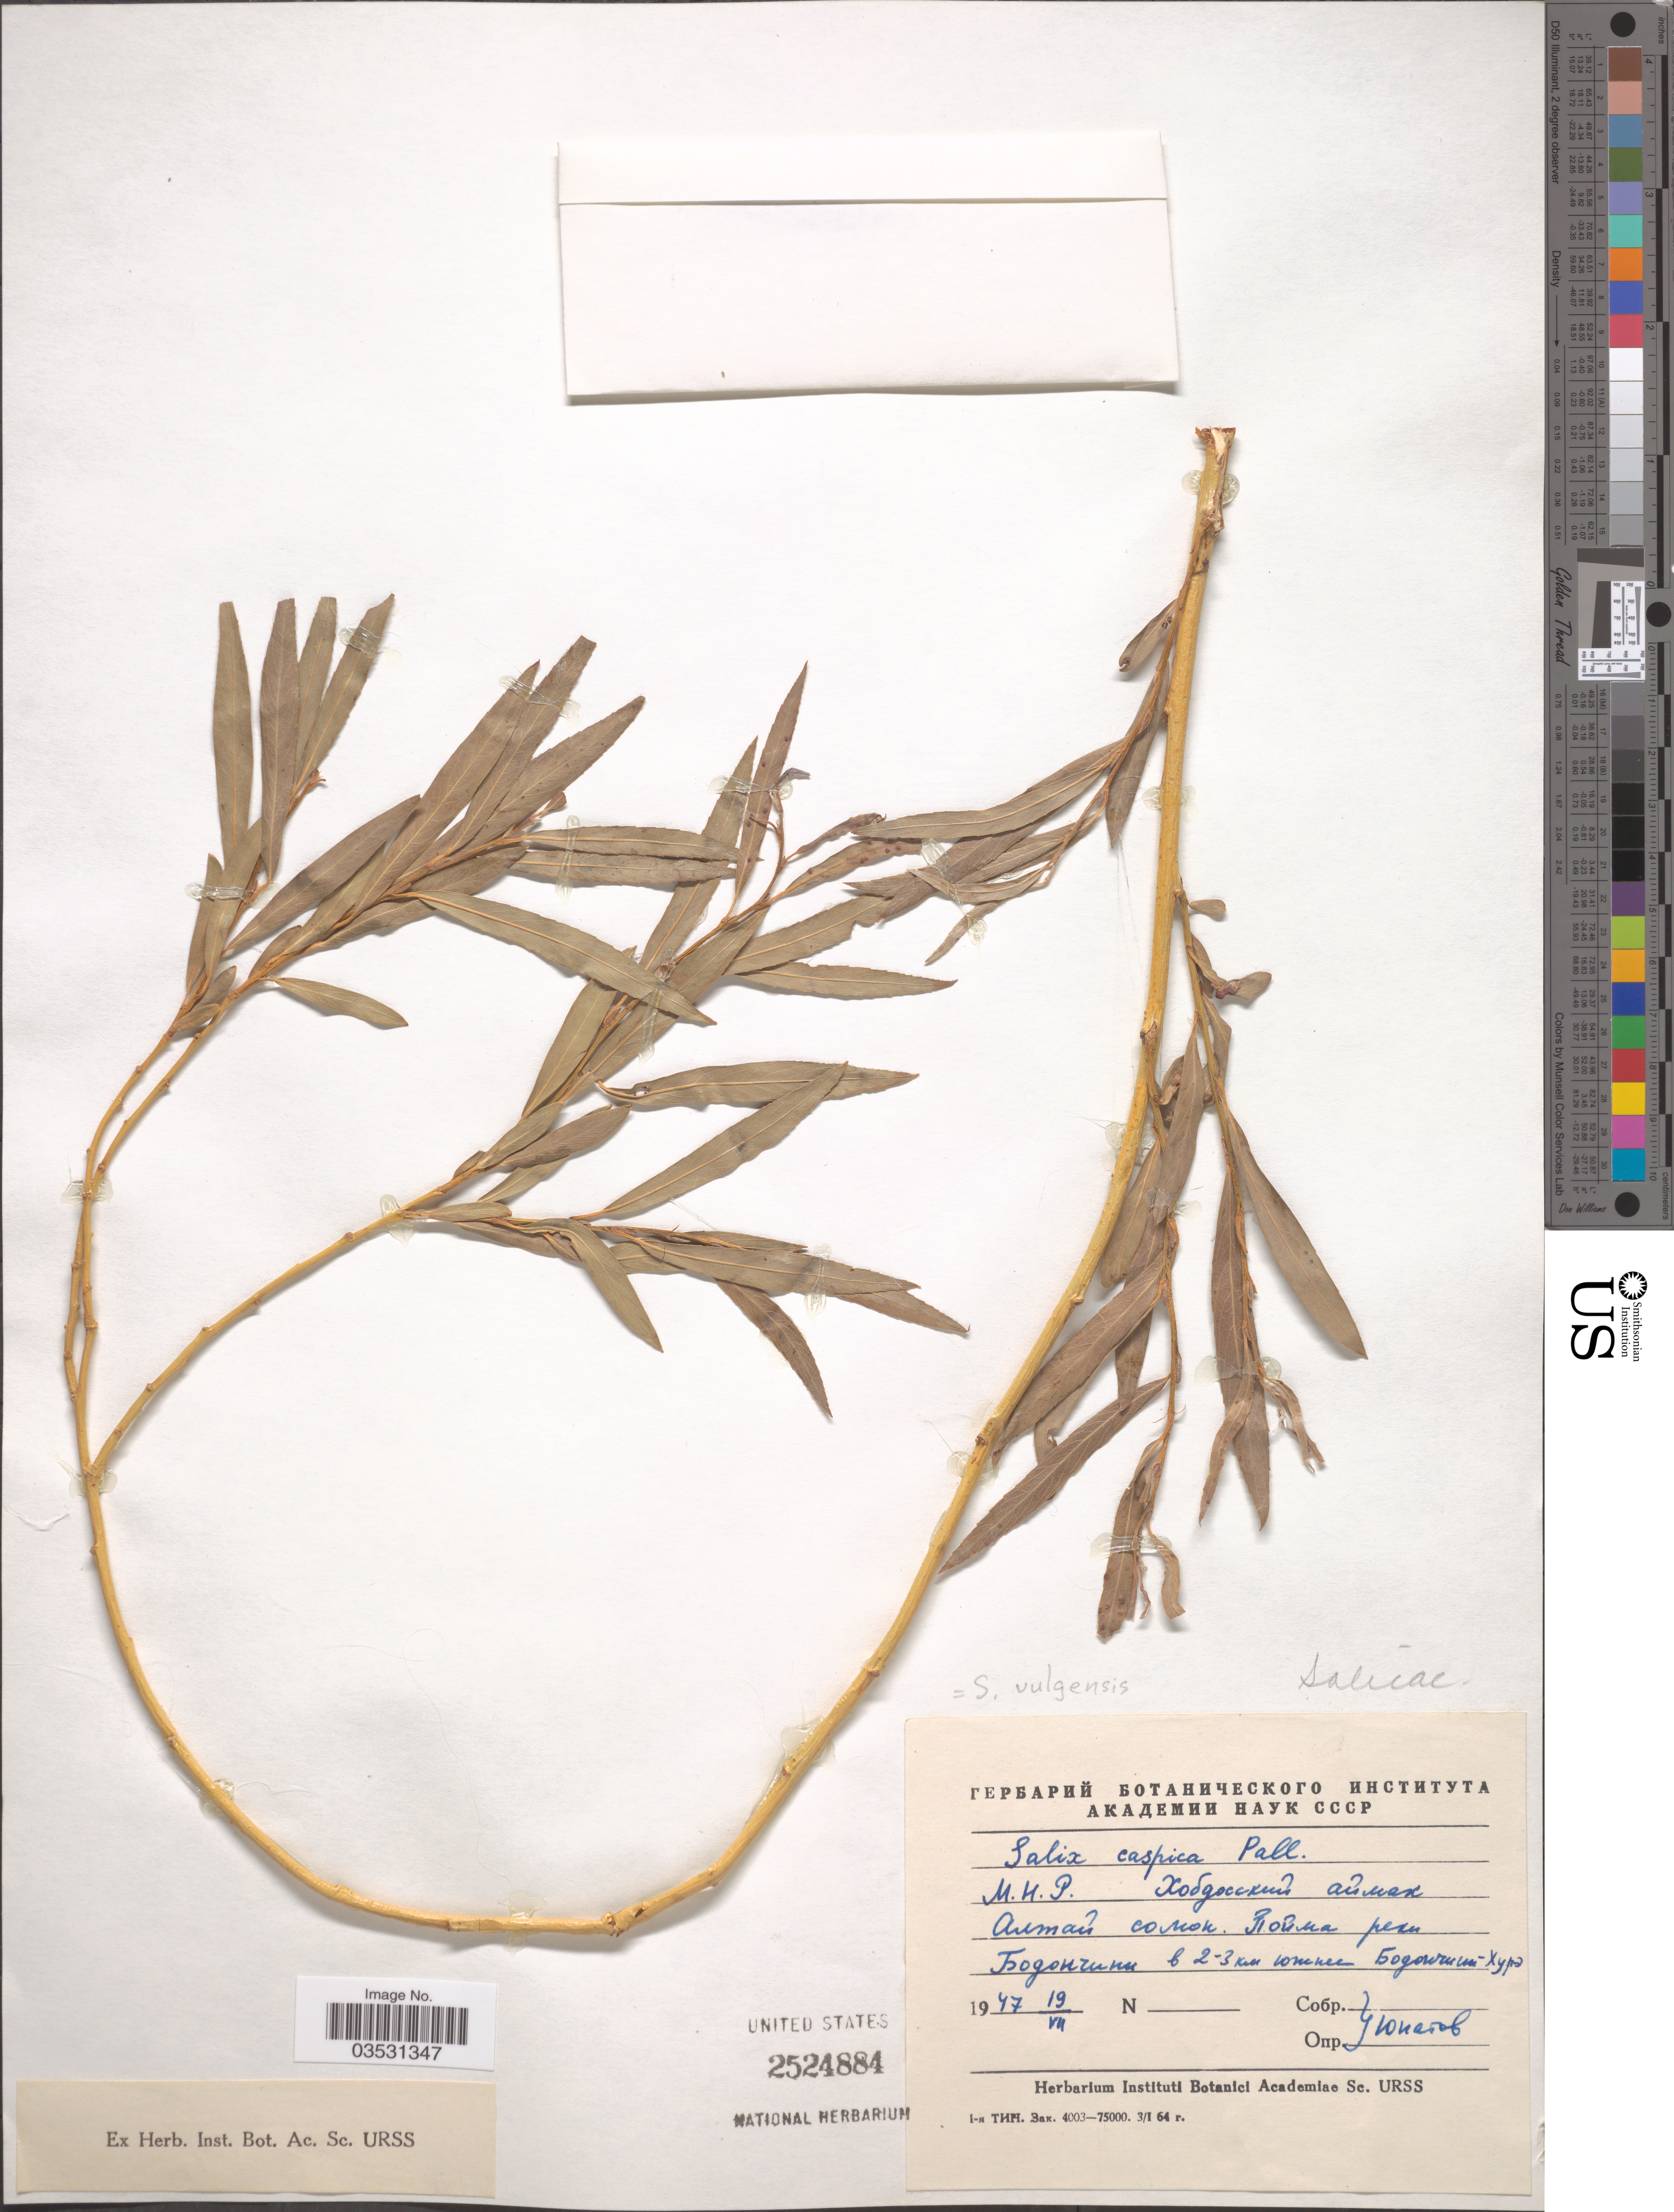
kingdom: Plantae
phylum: Tracheophyta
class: Magnoliopsida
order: Malpighiales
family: Salicaceae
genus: Salix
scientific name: Salix vulgens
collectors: Unatov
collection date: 1947-07-19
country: Mongolia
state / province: Hovd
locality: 2-3 km S of Bodonchiny-Khurd.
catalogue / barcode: US 2524884